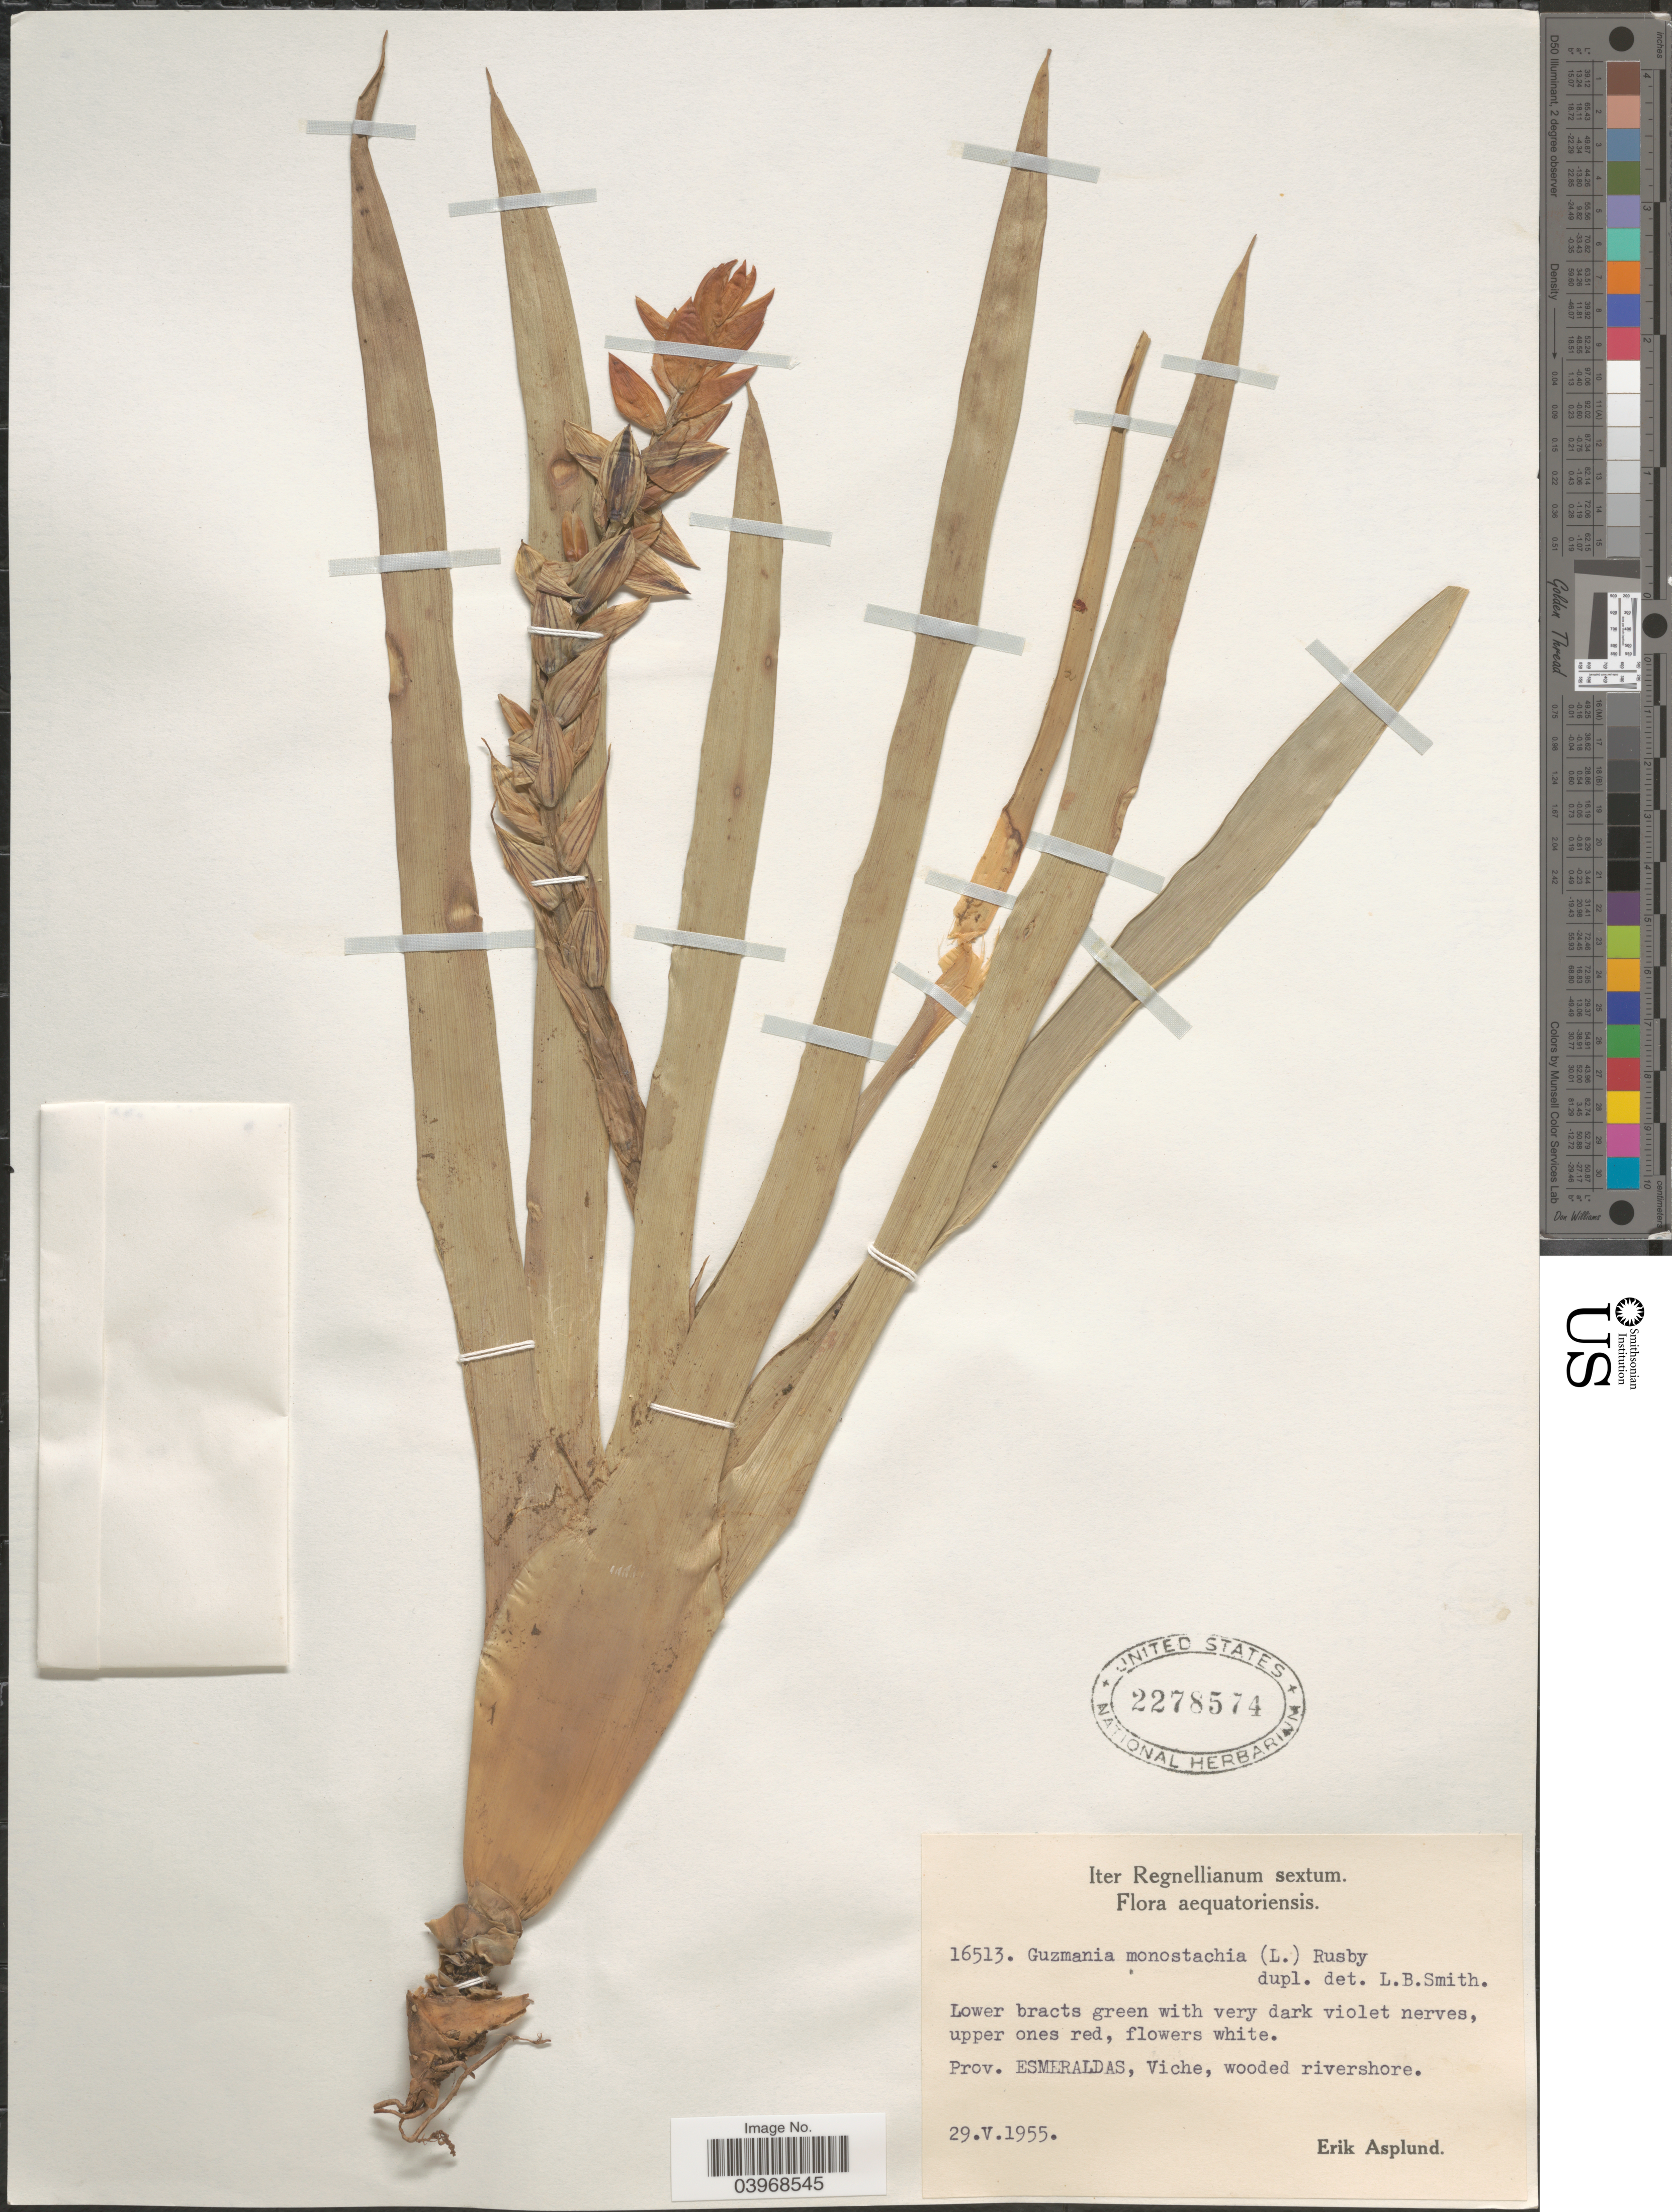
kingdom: Plantae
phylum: Tracheophyta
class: Liliopsida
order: Poales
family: Bromeliaceae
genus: Guzmania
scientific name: Guzmania monostachia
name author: (L.) Rusby ex Mez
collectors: E. Asplund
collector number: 16513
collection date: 1955-05-29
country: Ecuador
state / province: Esmeraldas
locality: Viche, wooded rivershore.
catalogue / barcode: US 2278574